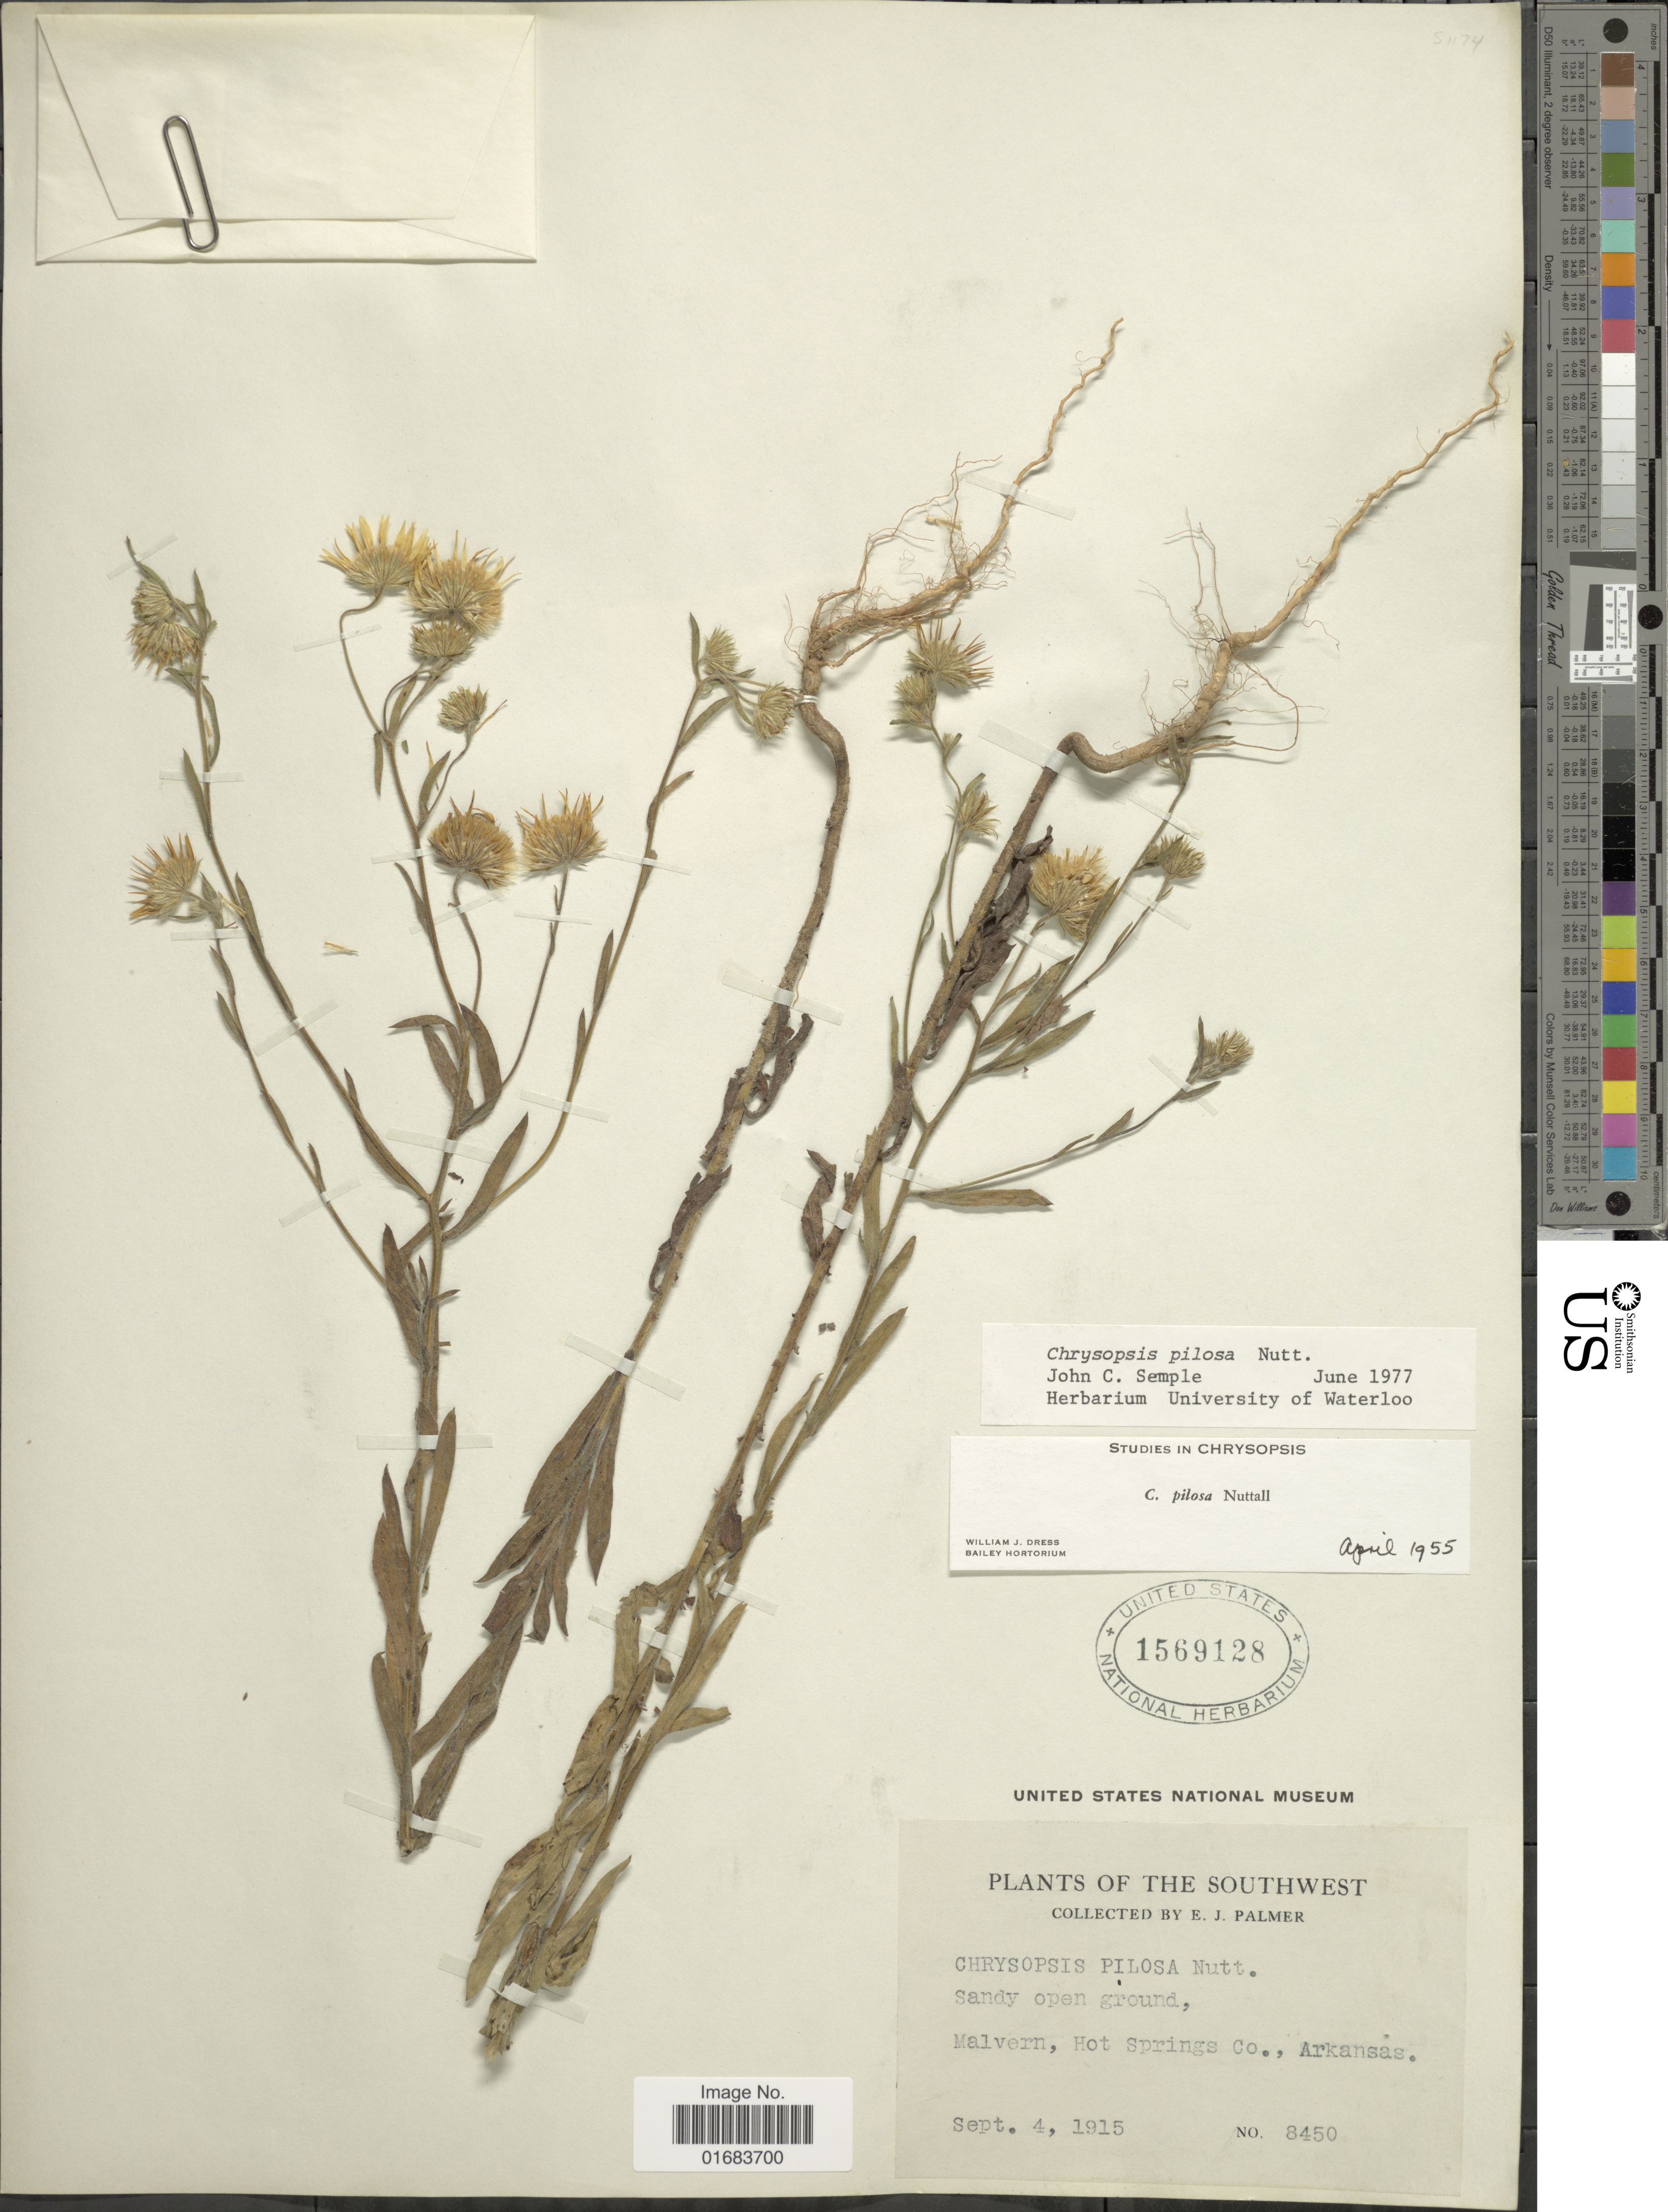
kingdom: Plantae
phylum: Tracheophyta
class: Magnoliopsida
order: Asterales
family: Asteraceae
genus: Chrysopsis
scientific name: Chrysopsis pilosa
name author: Nutt.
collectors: E. J. Palmer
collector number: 8450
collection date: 1915-09-04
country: United States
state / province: Arkansas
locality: The Southwest, Malvern, Hot Springs Co.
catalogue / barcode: US 1569128